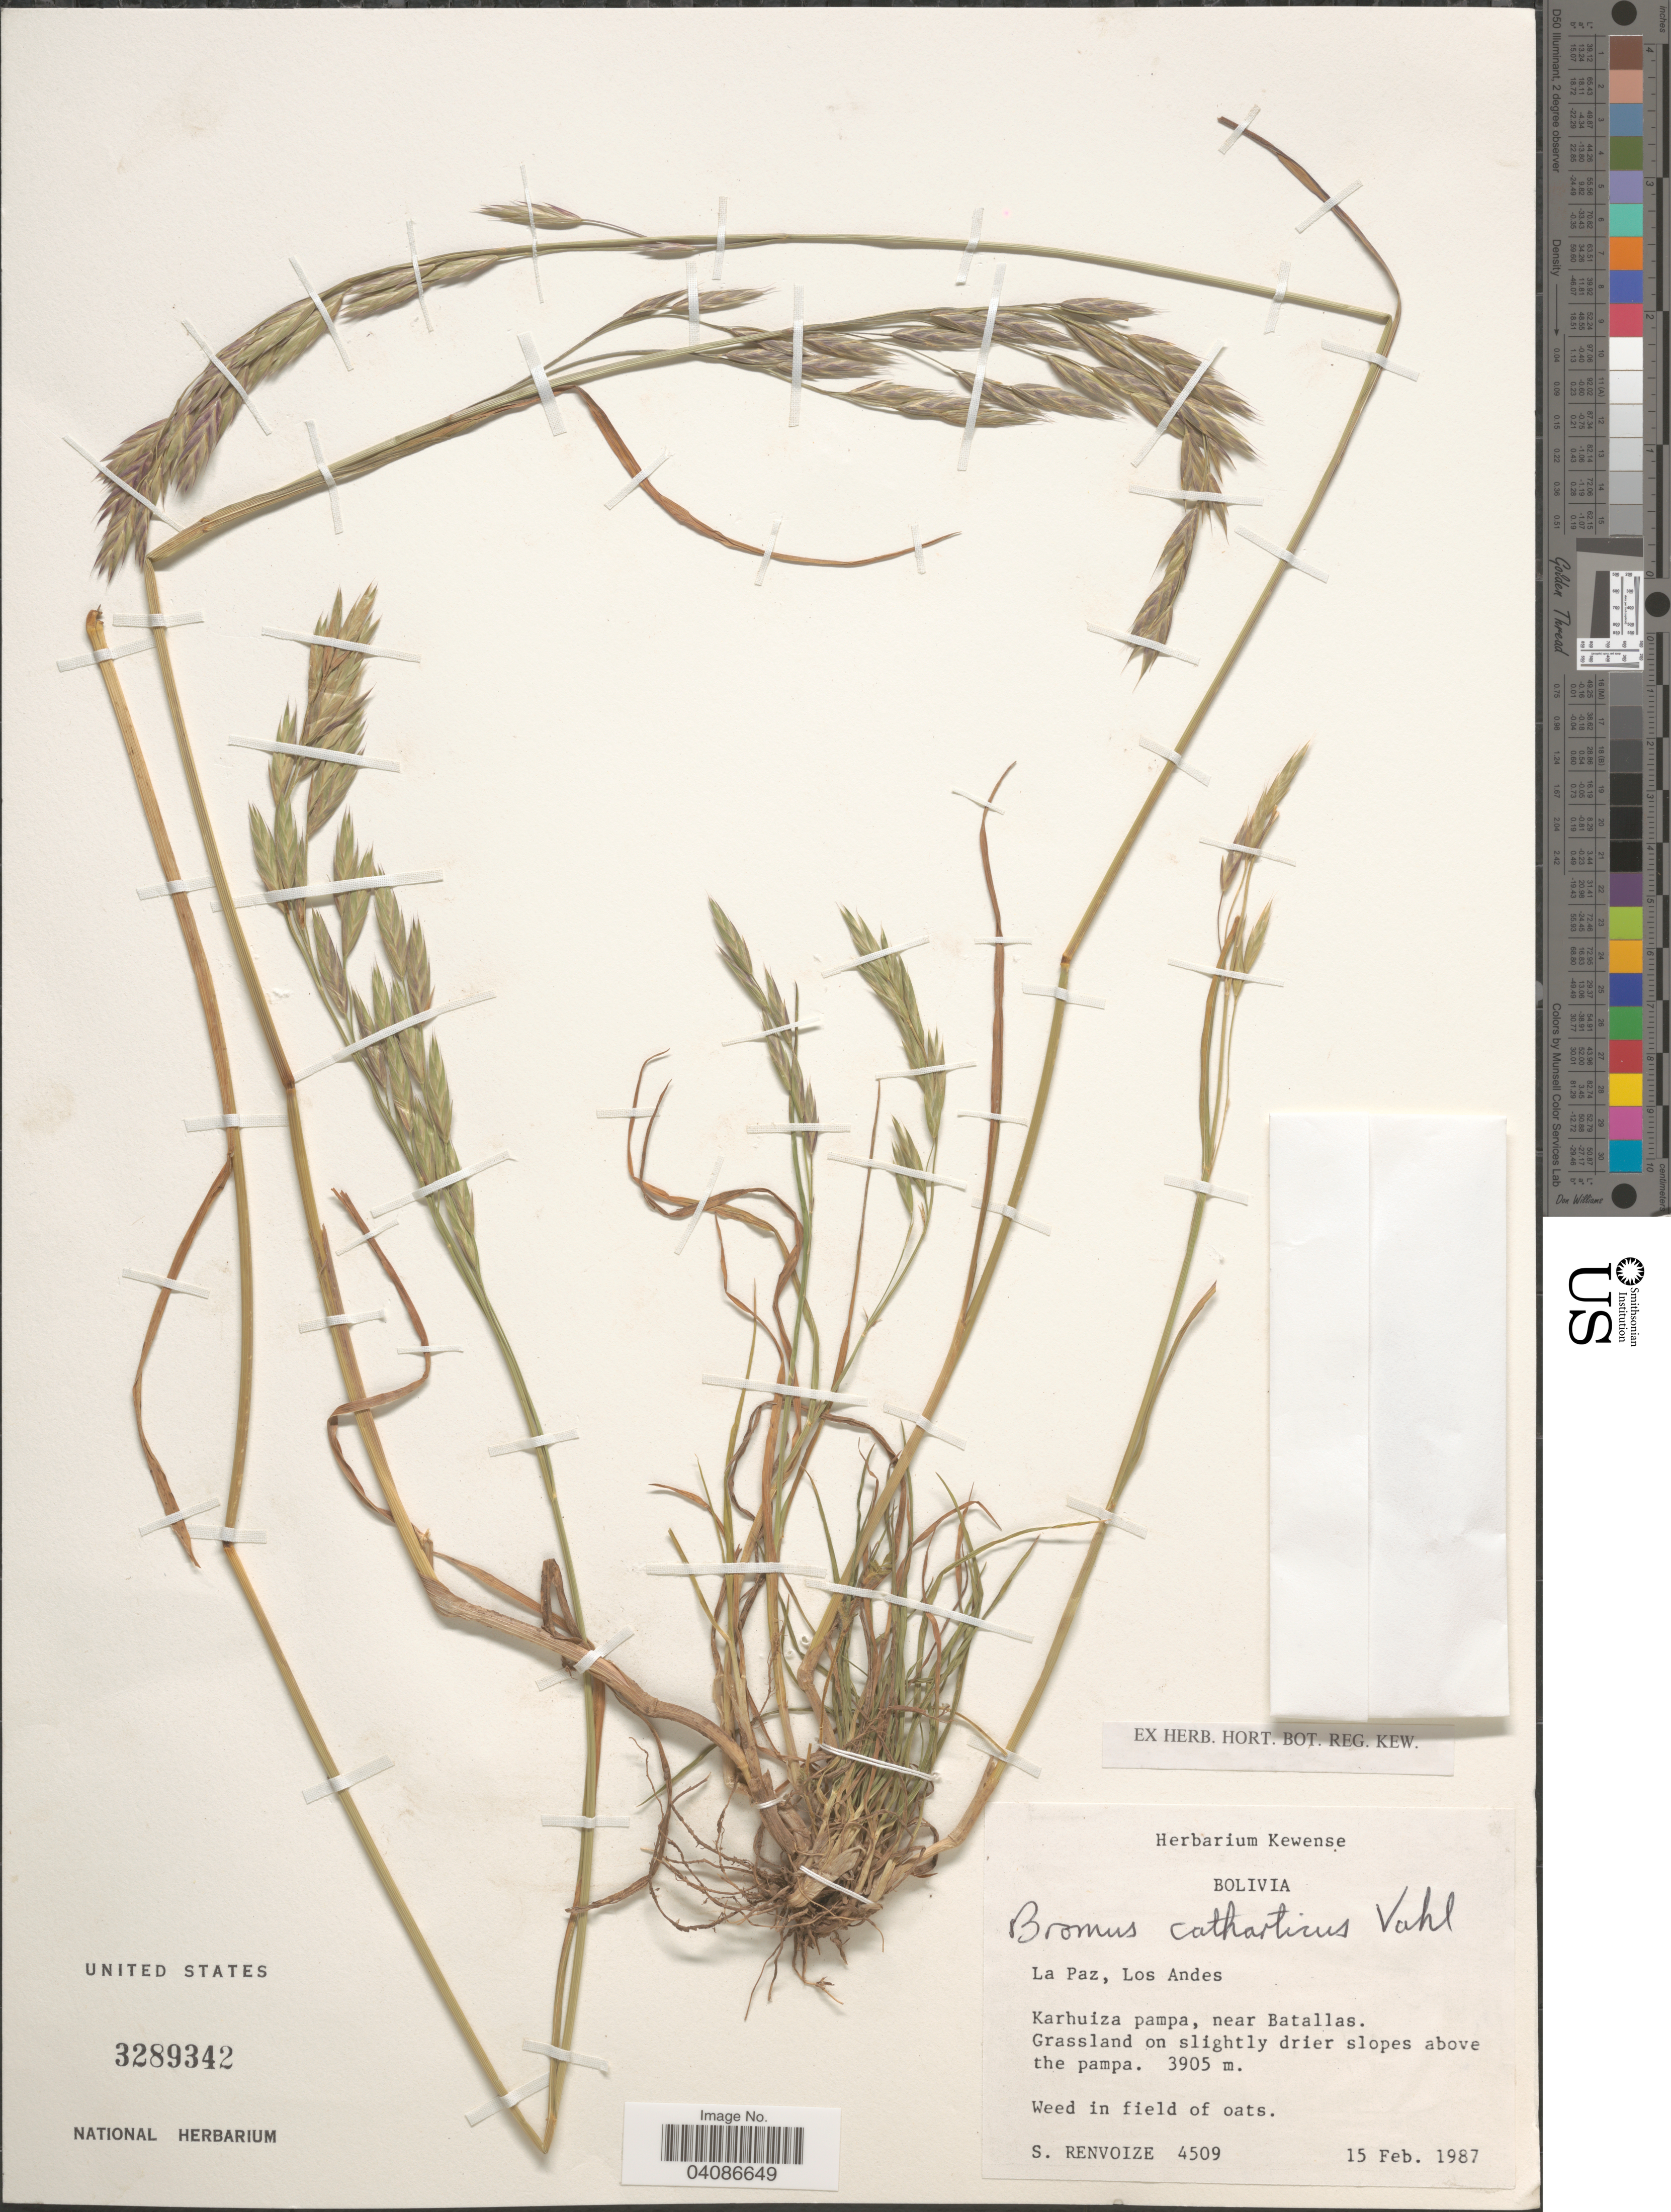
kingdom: Plantae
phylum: Tracheophyta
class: Liliopsida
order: Poales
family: Poaceae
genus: Bromus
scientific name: Bromus catharticus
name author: Vahl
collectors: S. A. Renvoize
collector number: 4509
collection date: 1987-02-15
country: Bolivia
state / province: La Paz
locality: Los Andes. Karhuiza pampa, near Batallas. Grassland on slightly drier slopes above the pampa.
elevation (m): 3905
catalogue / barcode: US 3289342